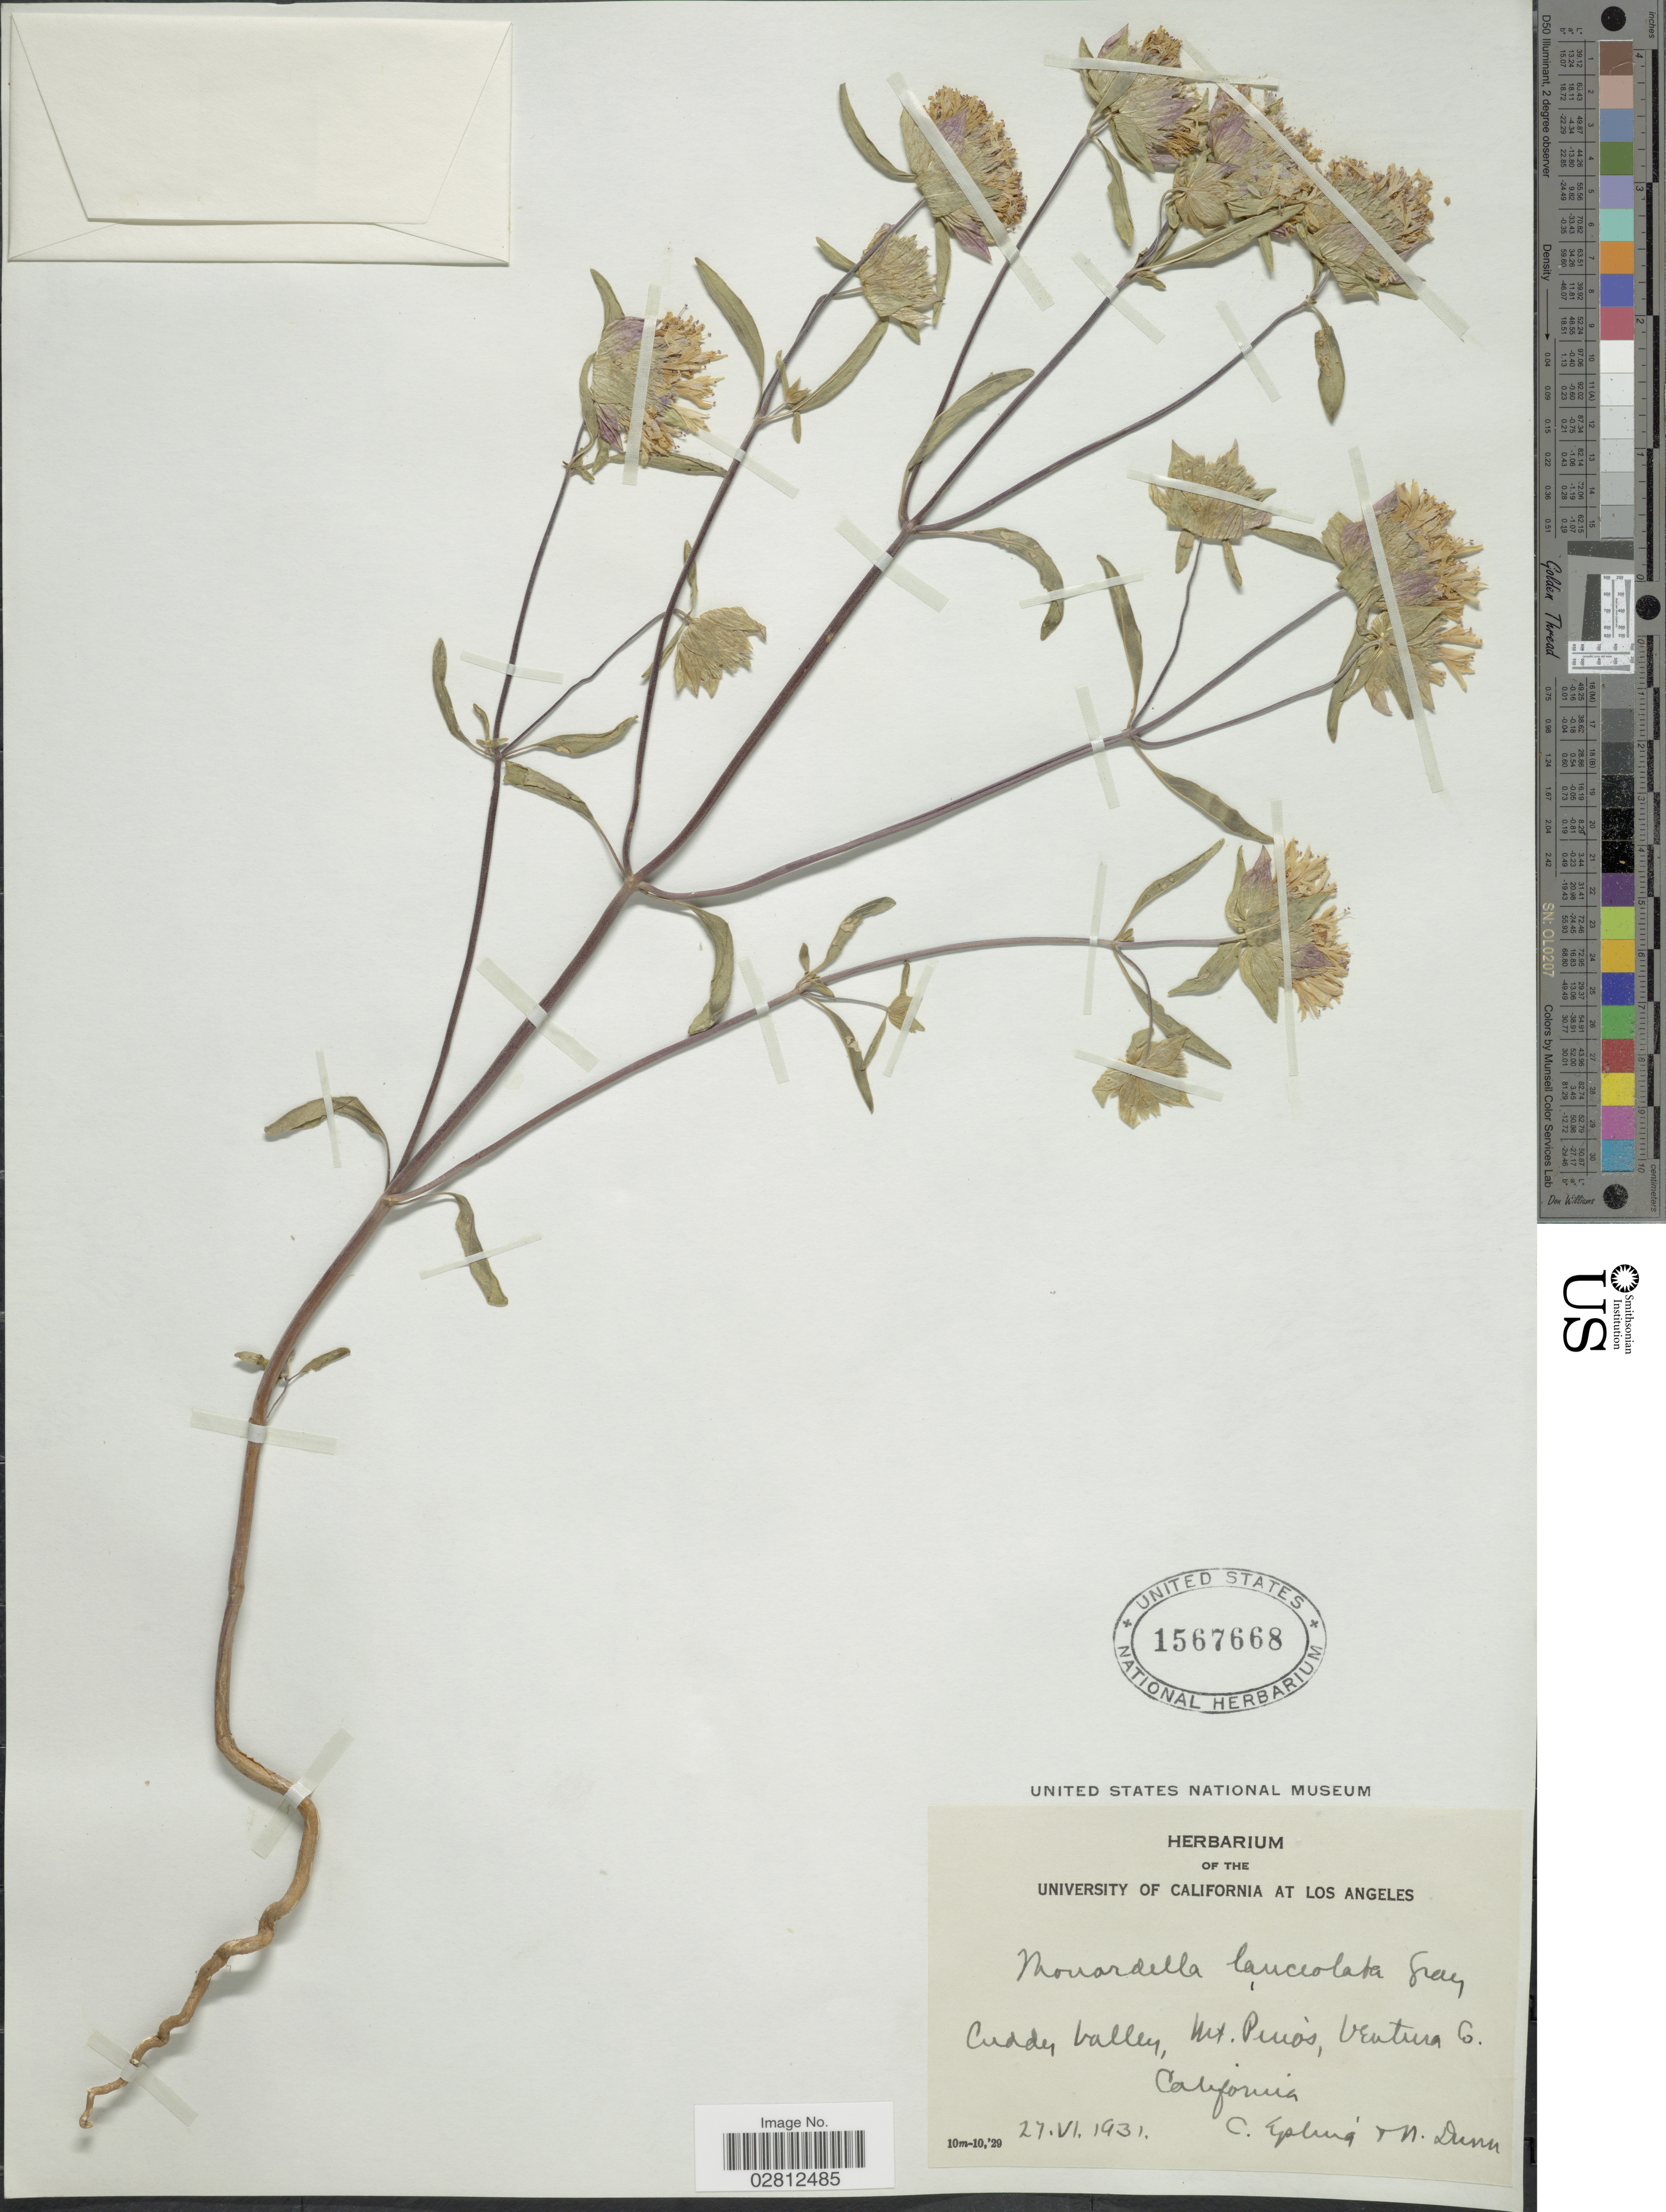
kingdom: Plantae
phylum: Tracheophyta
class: Magnoliopsida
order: Lamiales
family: Lamiaceae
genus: Monardella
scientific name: Monardella lanceolata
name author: A. Gray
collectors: C. C. Epling & N. Dunn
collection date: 1931-06-27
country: United States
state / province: California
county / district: Ventura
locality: Cuddy Valley, Mt. Pinos, Ventura Co.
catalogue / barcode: US 1567668